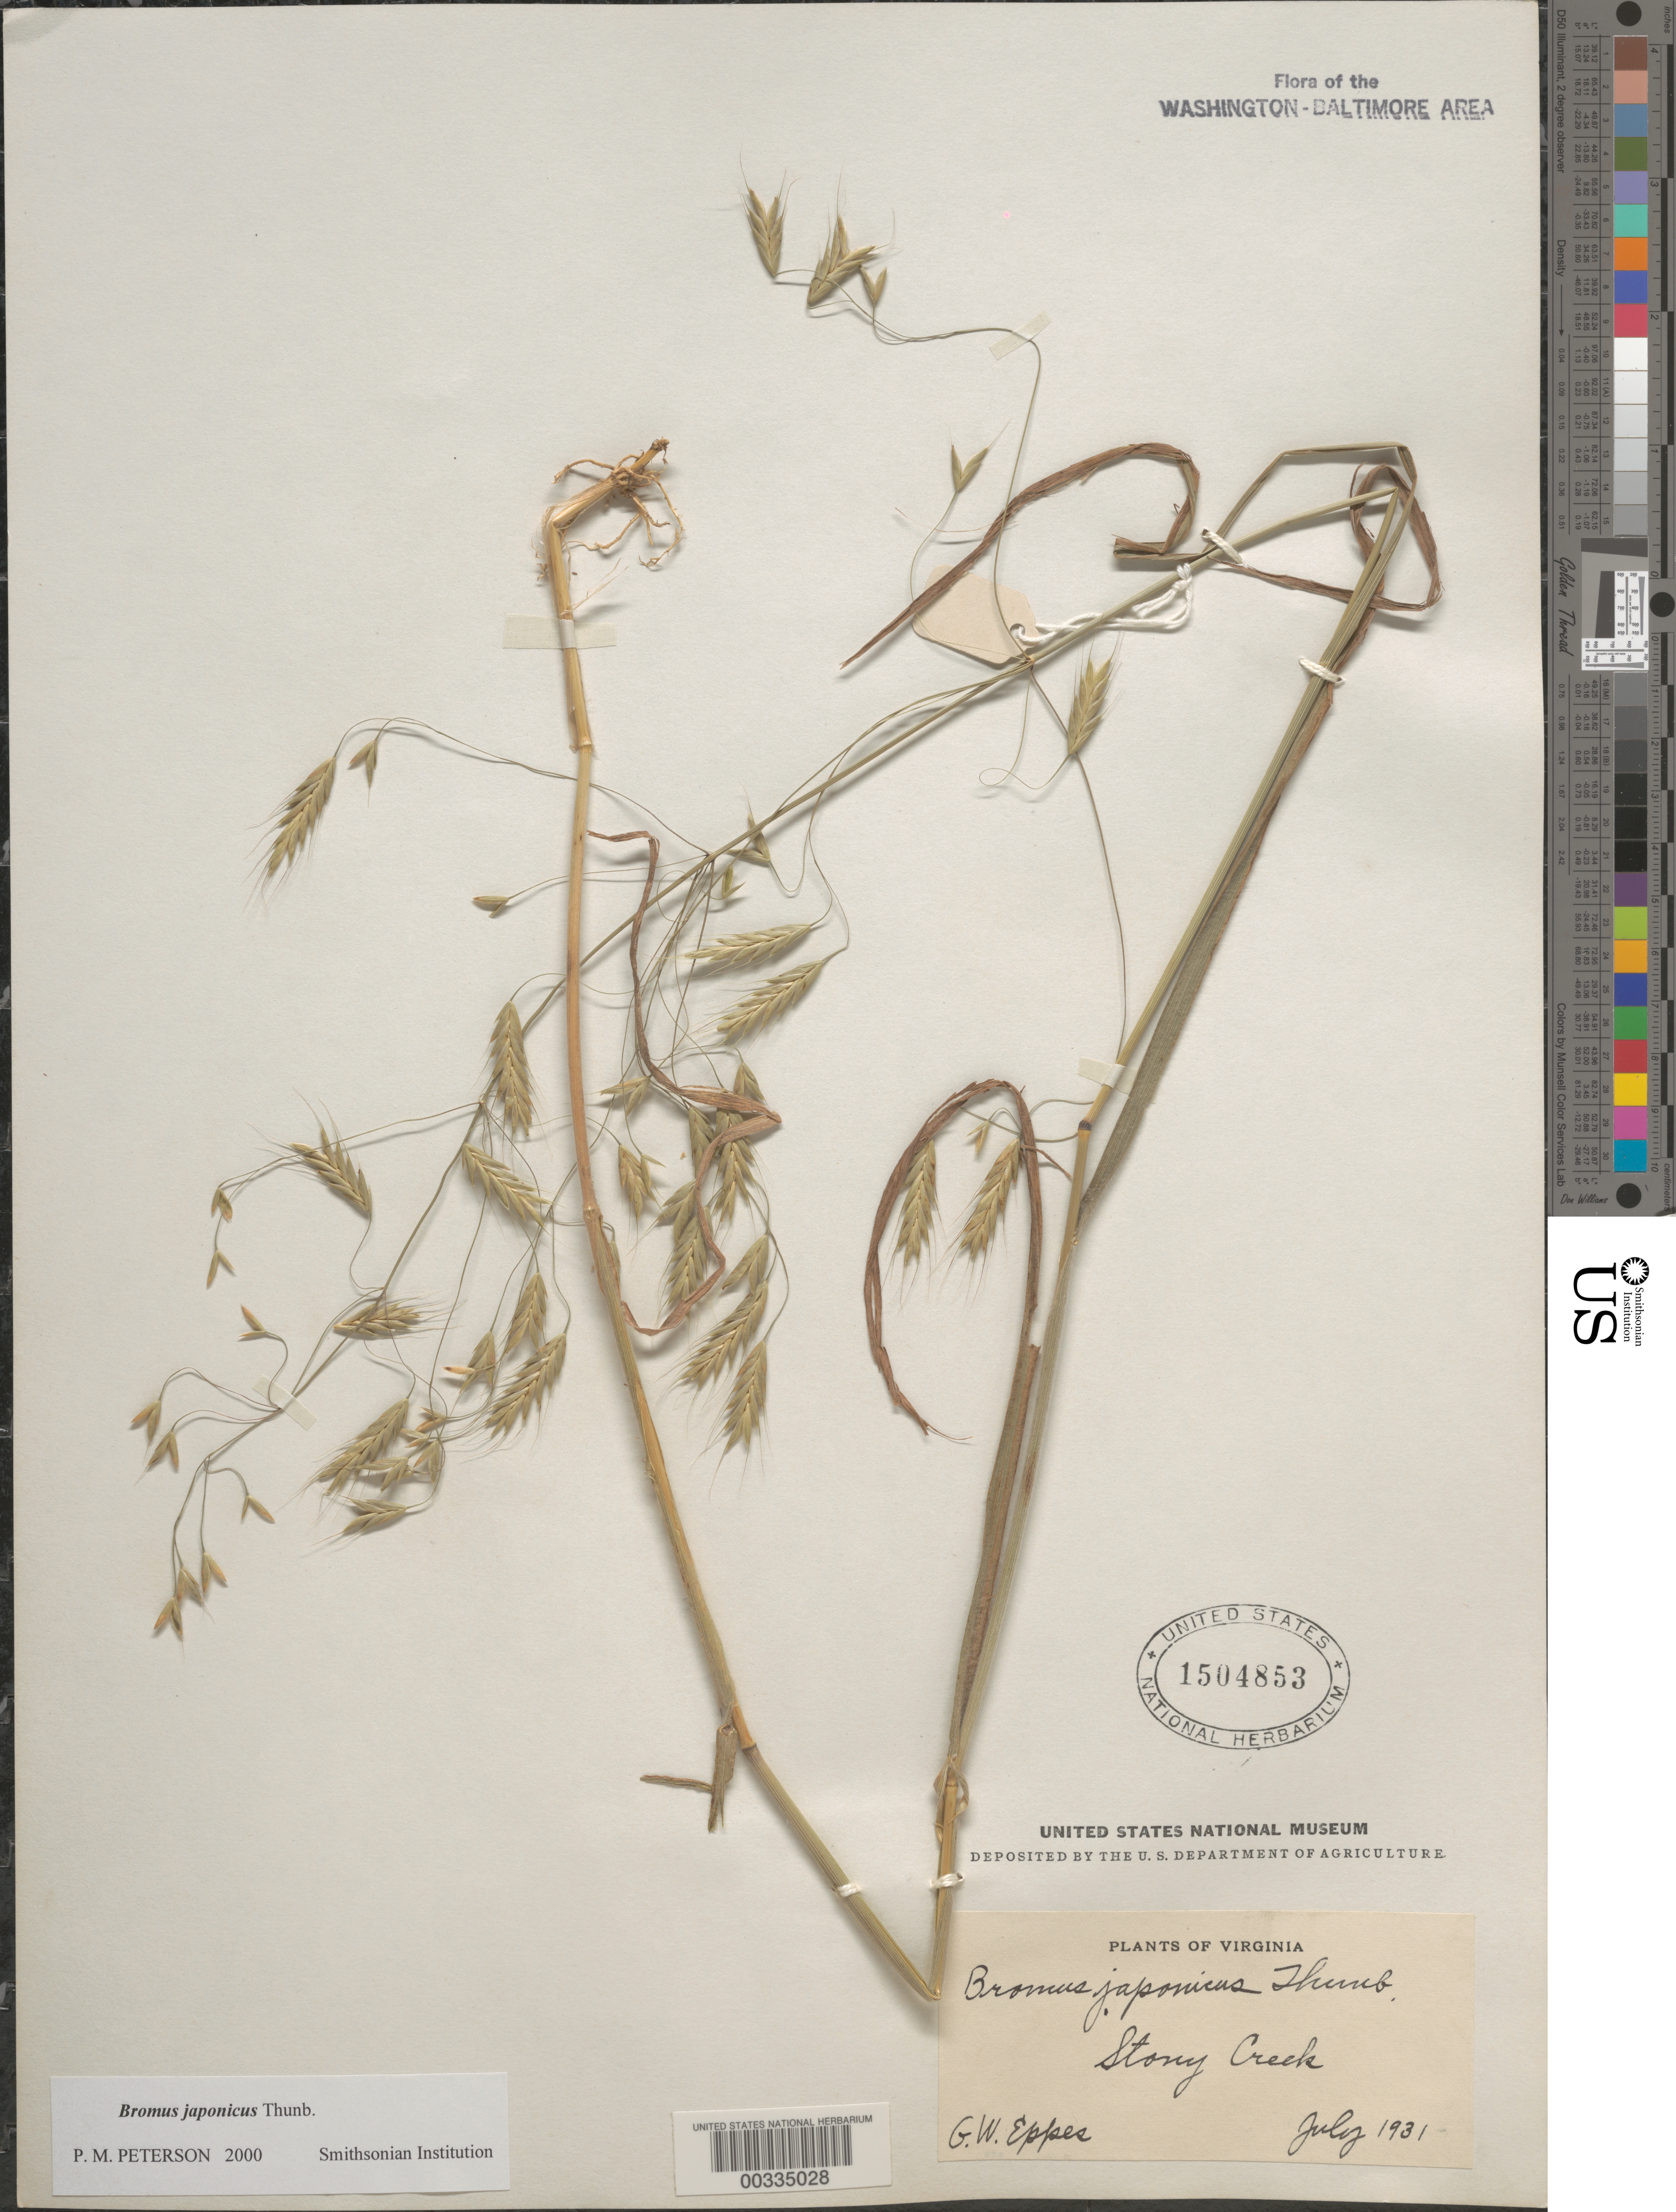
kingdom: Plantae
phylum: Tracheophyta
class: Liliopsida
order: Poales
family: Poaceae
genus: Bromus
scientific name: Bromus japonicus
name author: Houtt.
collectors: G. Eppes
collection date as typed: Jul 1931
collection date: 1931-07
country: United States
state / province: Virginia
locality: Stony Creek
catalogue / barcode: US 1504853